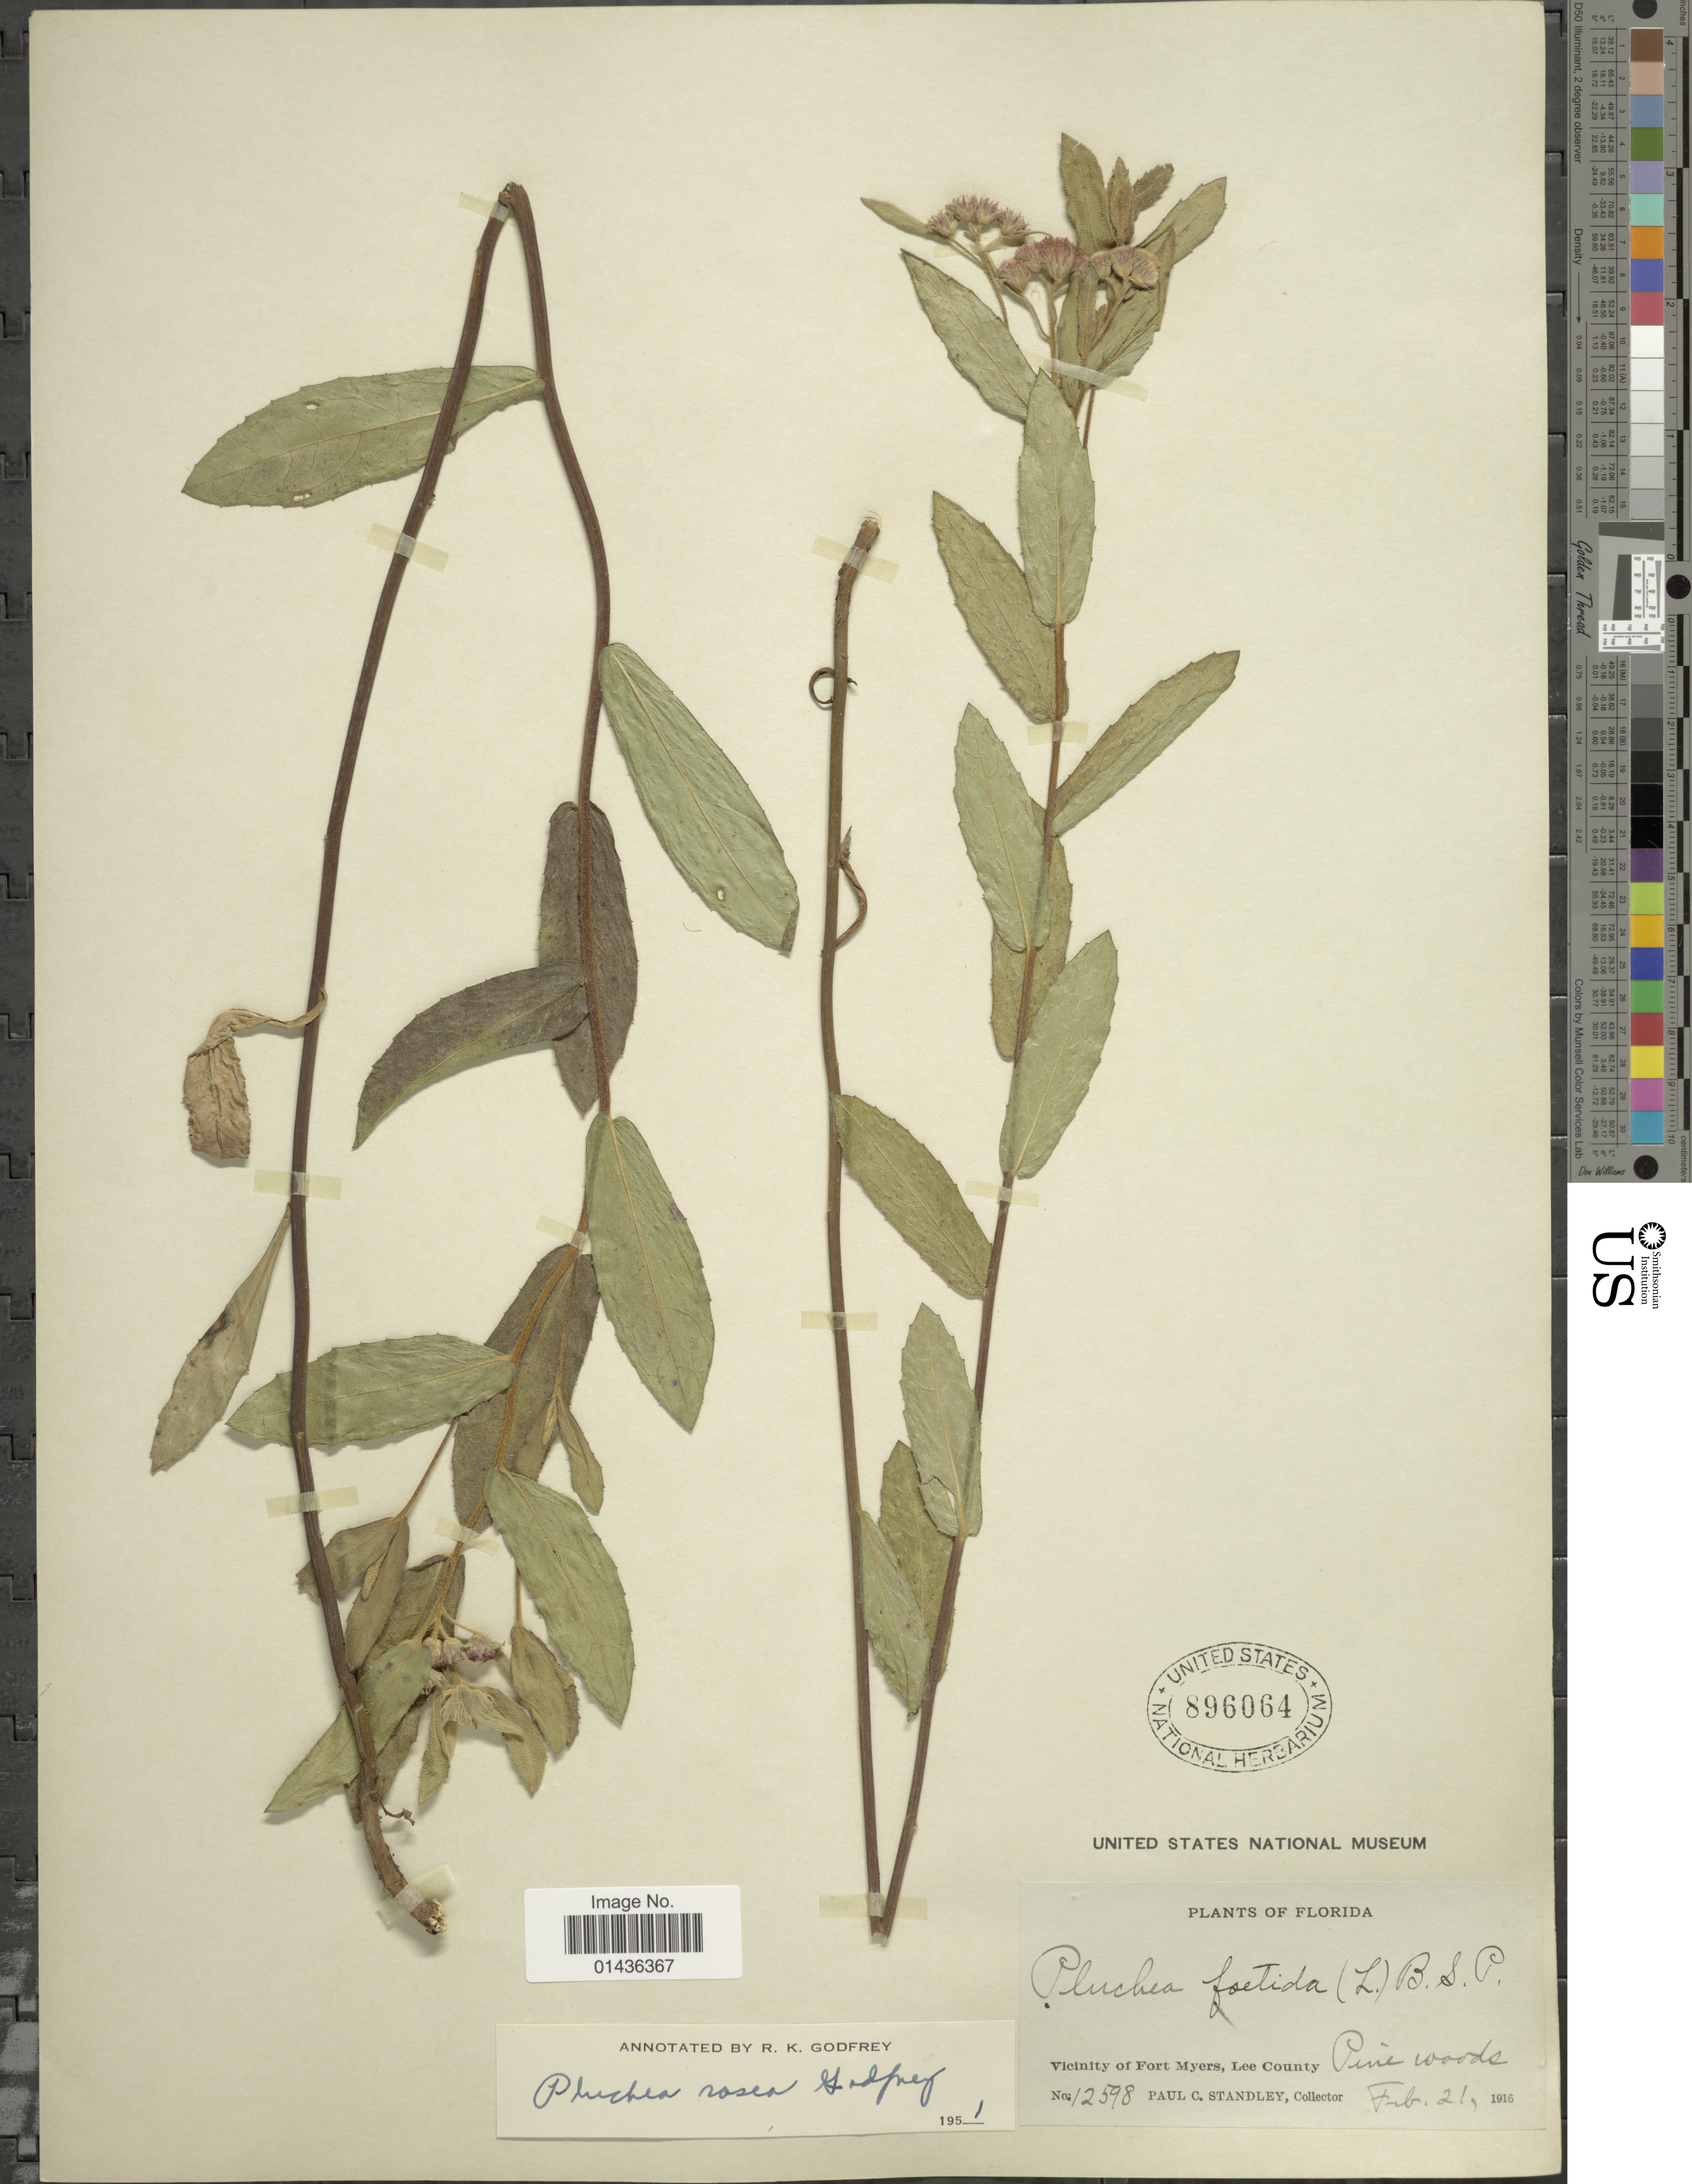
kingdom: Plantae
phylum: Tracheophyta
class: Magnoliopsida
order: Asterales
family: Asteraceae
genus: Pluchea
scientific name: Pluchea rosea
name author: R.K. Godfrey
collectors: P. C. Standley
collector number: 12598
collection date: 1916-02-21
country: United States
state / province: Florida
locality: Vicinity of Fort Myers, Lee County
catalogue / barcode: US 896064